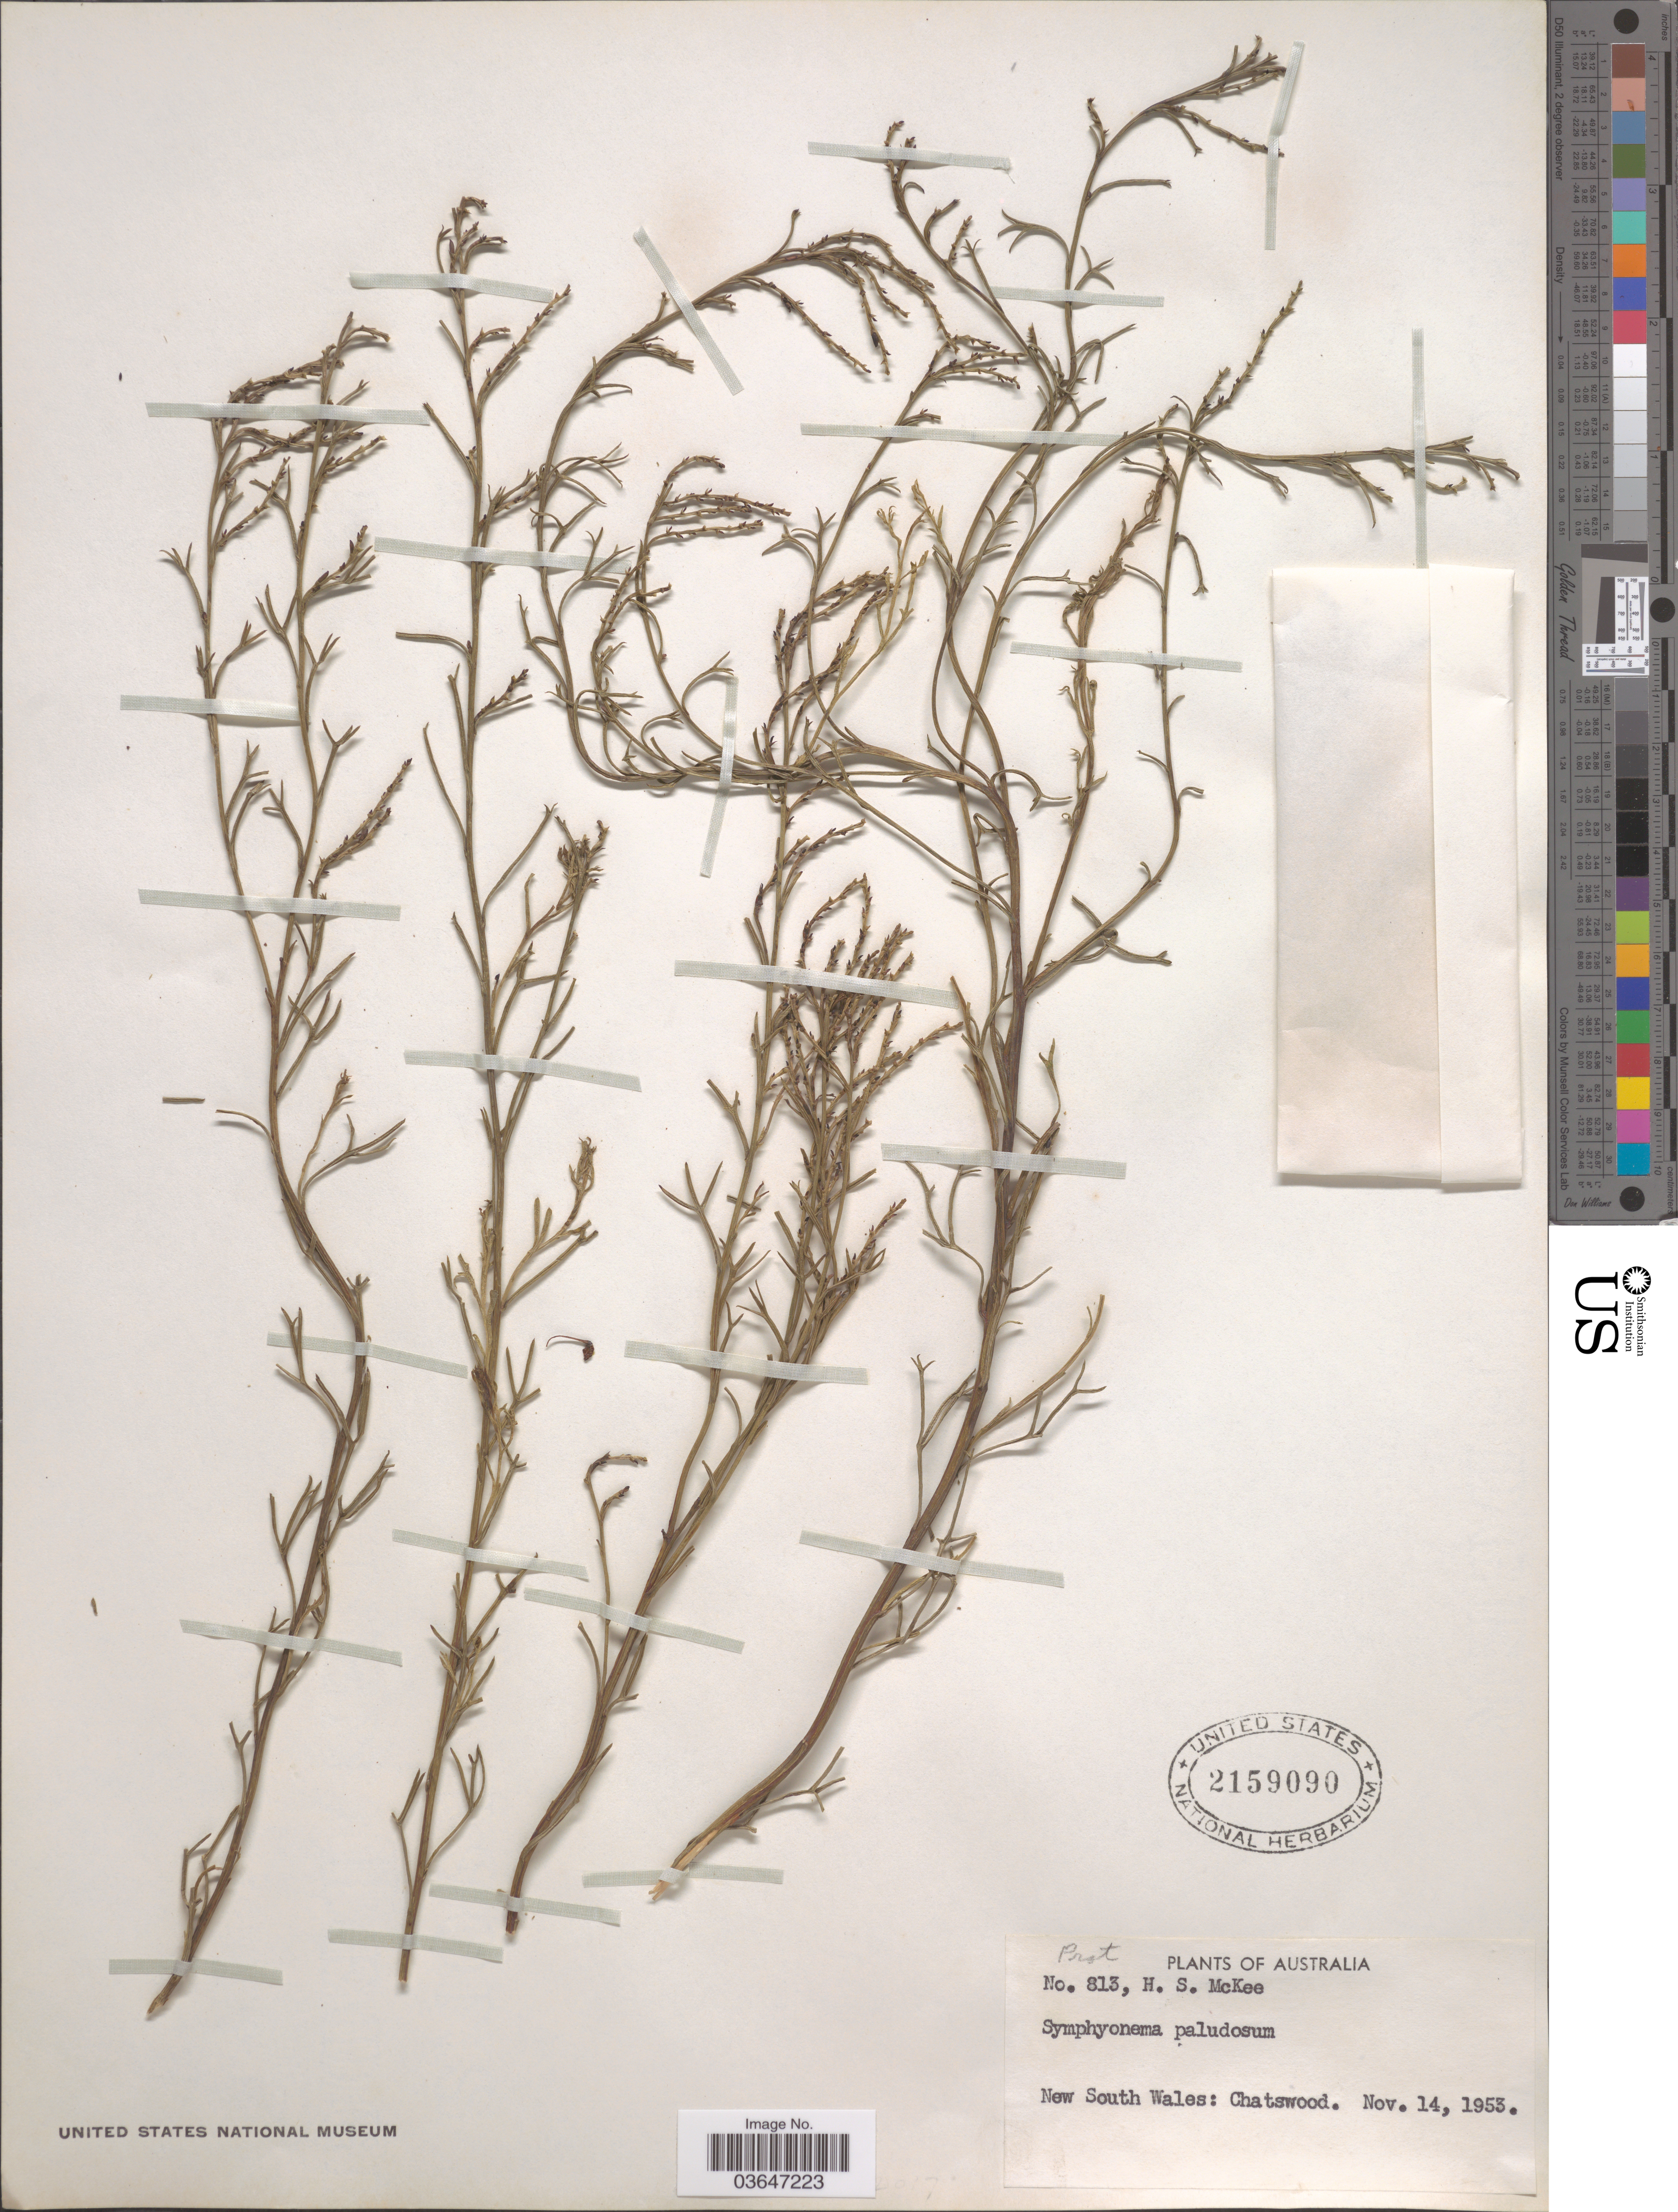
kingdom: Plantae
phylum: Tracheophyta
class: Magnoliopsida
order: Proteales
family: Proteaceae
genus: Symphyonema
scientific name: Symphyonema paludosum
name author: R. Br.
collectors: H. S. McKee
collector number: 813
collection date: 1953-11-14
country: Australia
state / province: New South Wales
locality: Chatswood.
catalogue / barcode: US 2159090